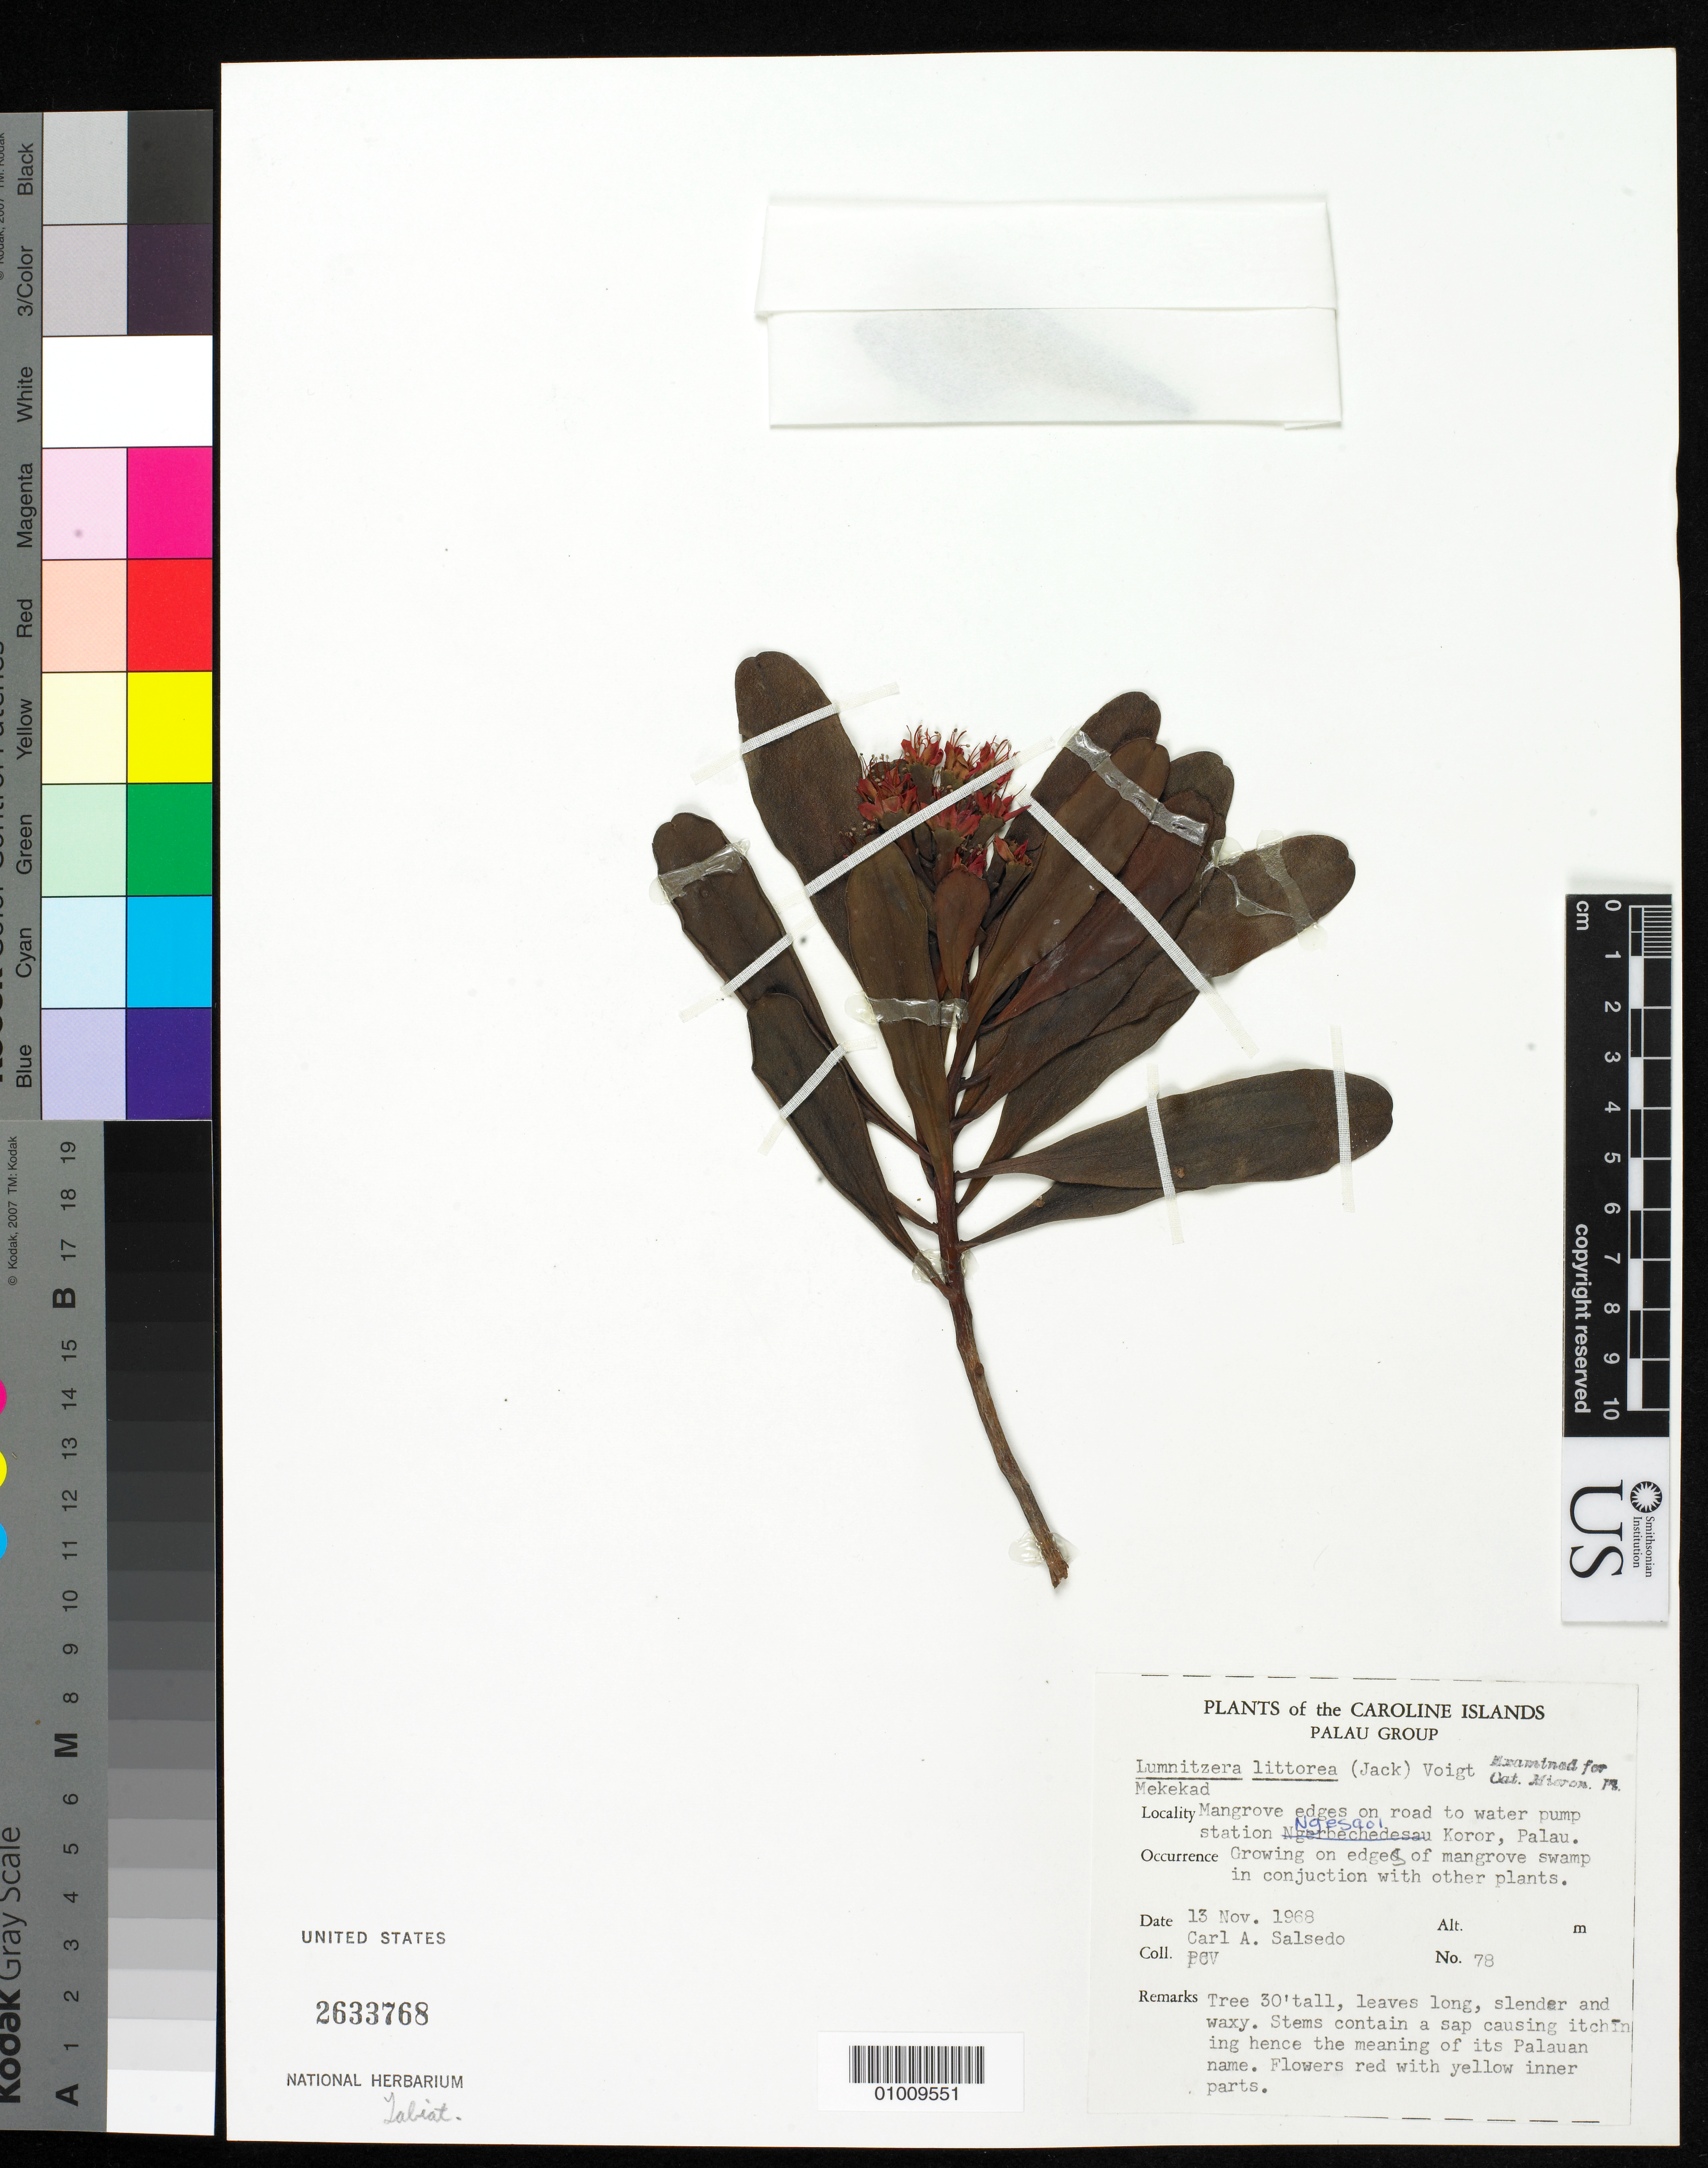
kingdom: Plantae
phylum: Tracheophyta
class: Magnoliopsida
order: Myrtales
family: Combretaceae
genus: Lumnitzera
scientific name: Lumnitzera littorea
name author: (Jack) Voight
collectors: C.A. Salsedo & PCV trainees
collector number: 78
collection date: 1968-11-13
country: Palau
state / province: Koror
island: Oreor (Koror)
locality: Mangrove edges on road to water pump station Ngesaol Koror, Palau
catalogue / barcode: US 2633768